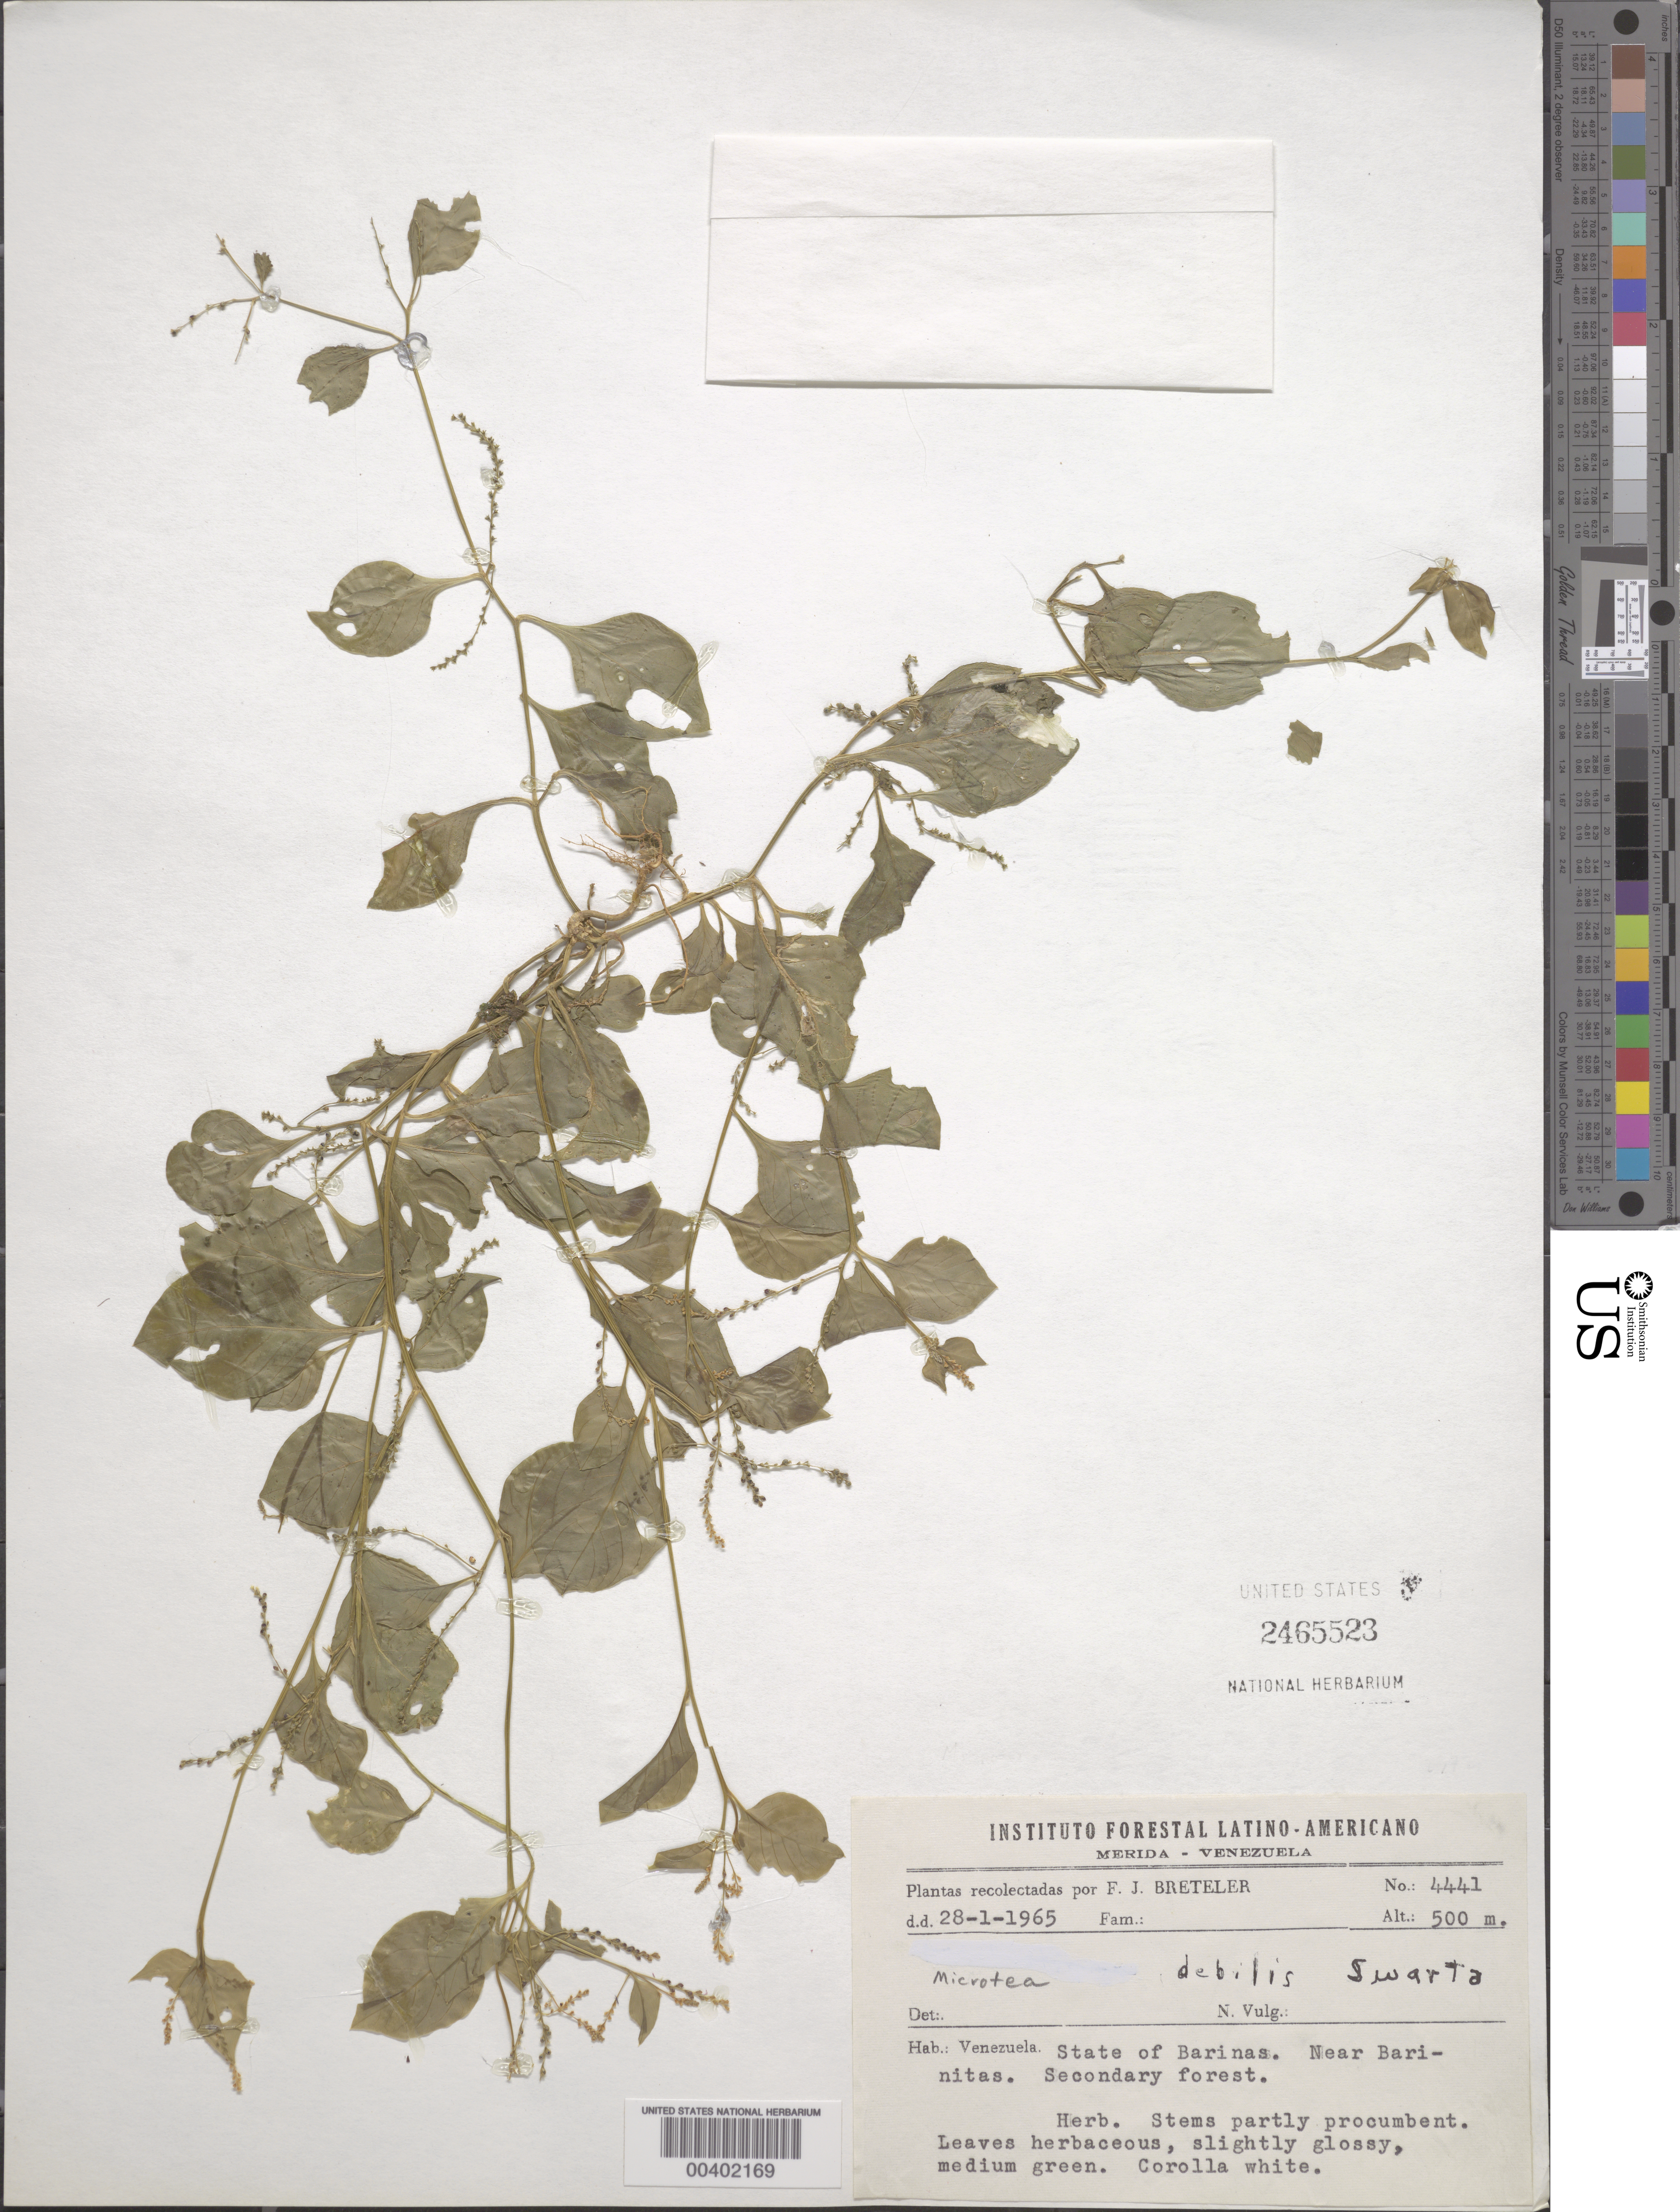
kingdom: Plantae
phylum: Tracheophyta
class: Magnoliopsida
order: Caryophyllales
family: Microteaceae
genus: Microtea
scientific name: Microtea debilis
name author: Sw.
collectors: F. J. Breteler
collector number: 4441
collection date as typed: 28 Jan 1965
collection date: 1965-01-28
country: Venezuela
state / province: Barinas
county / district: Bolívar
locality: Near Barinitas Barinitas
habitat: Secondary forest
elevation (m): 500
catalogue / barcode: US 2465523